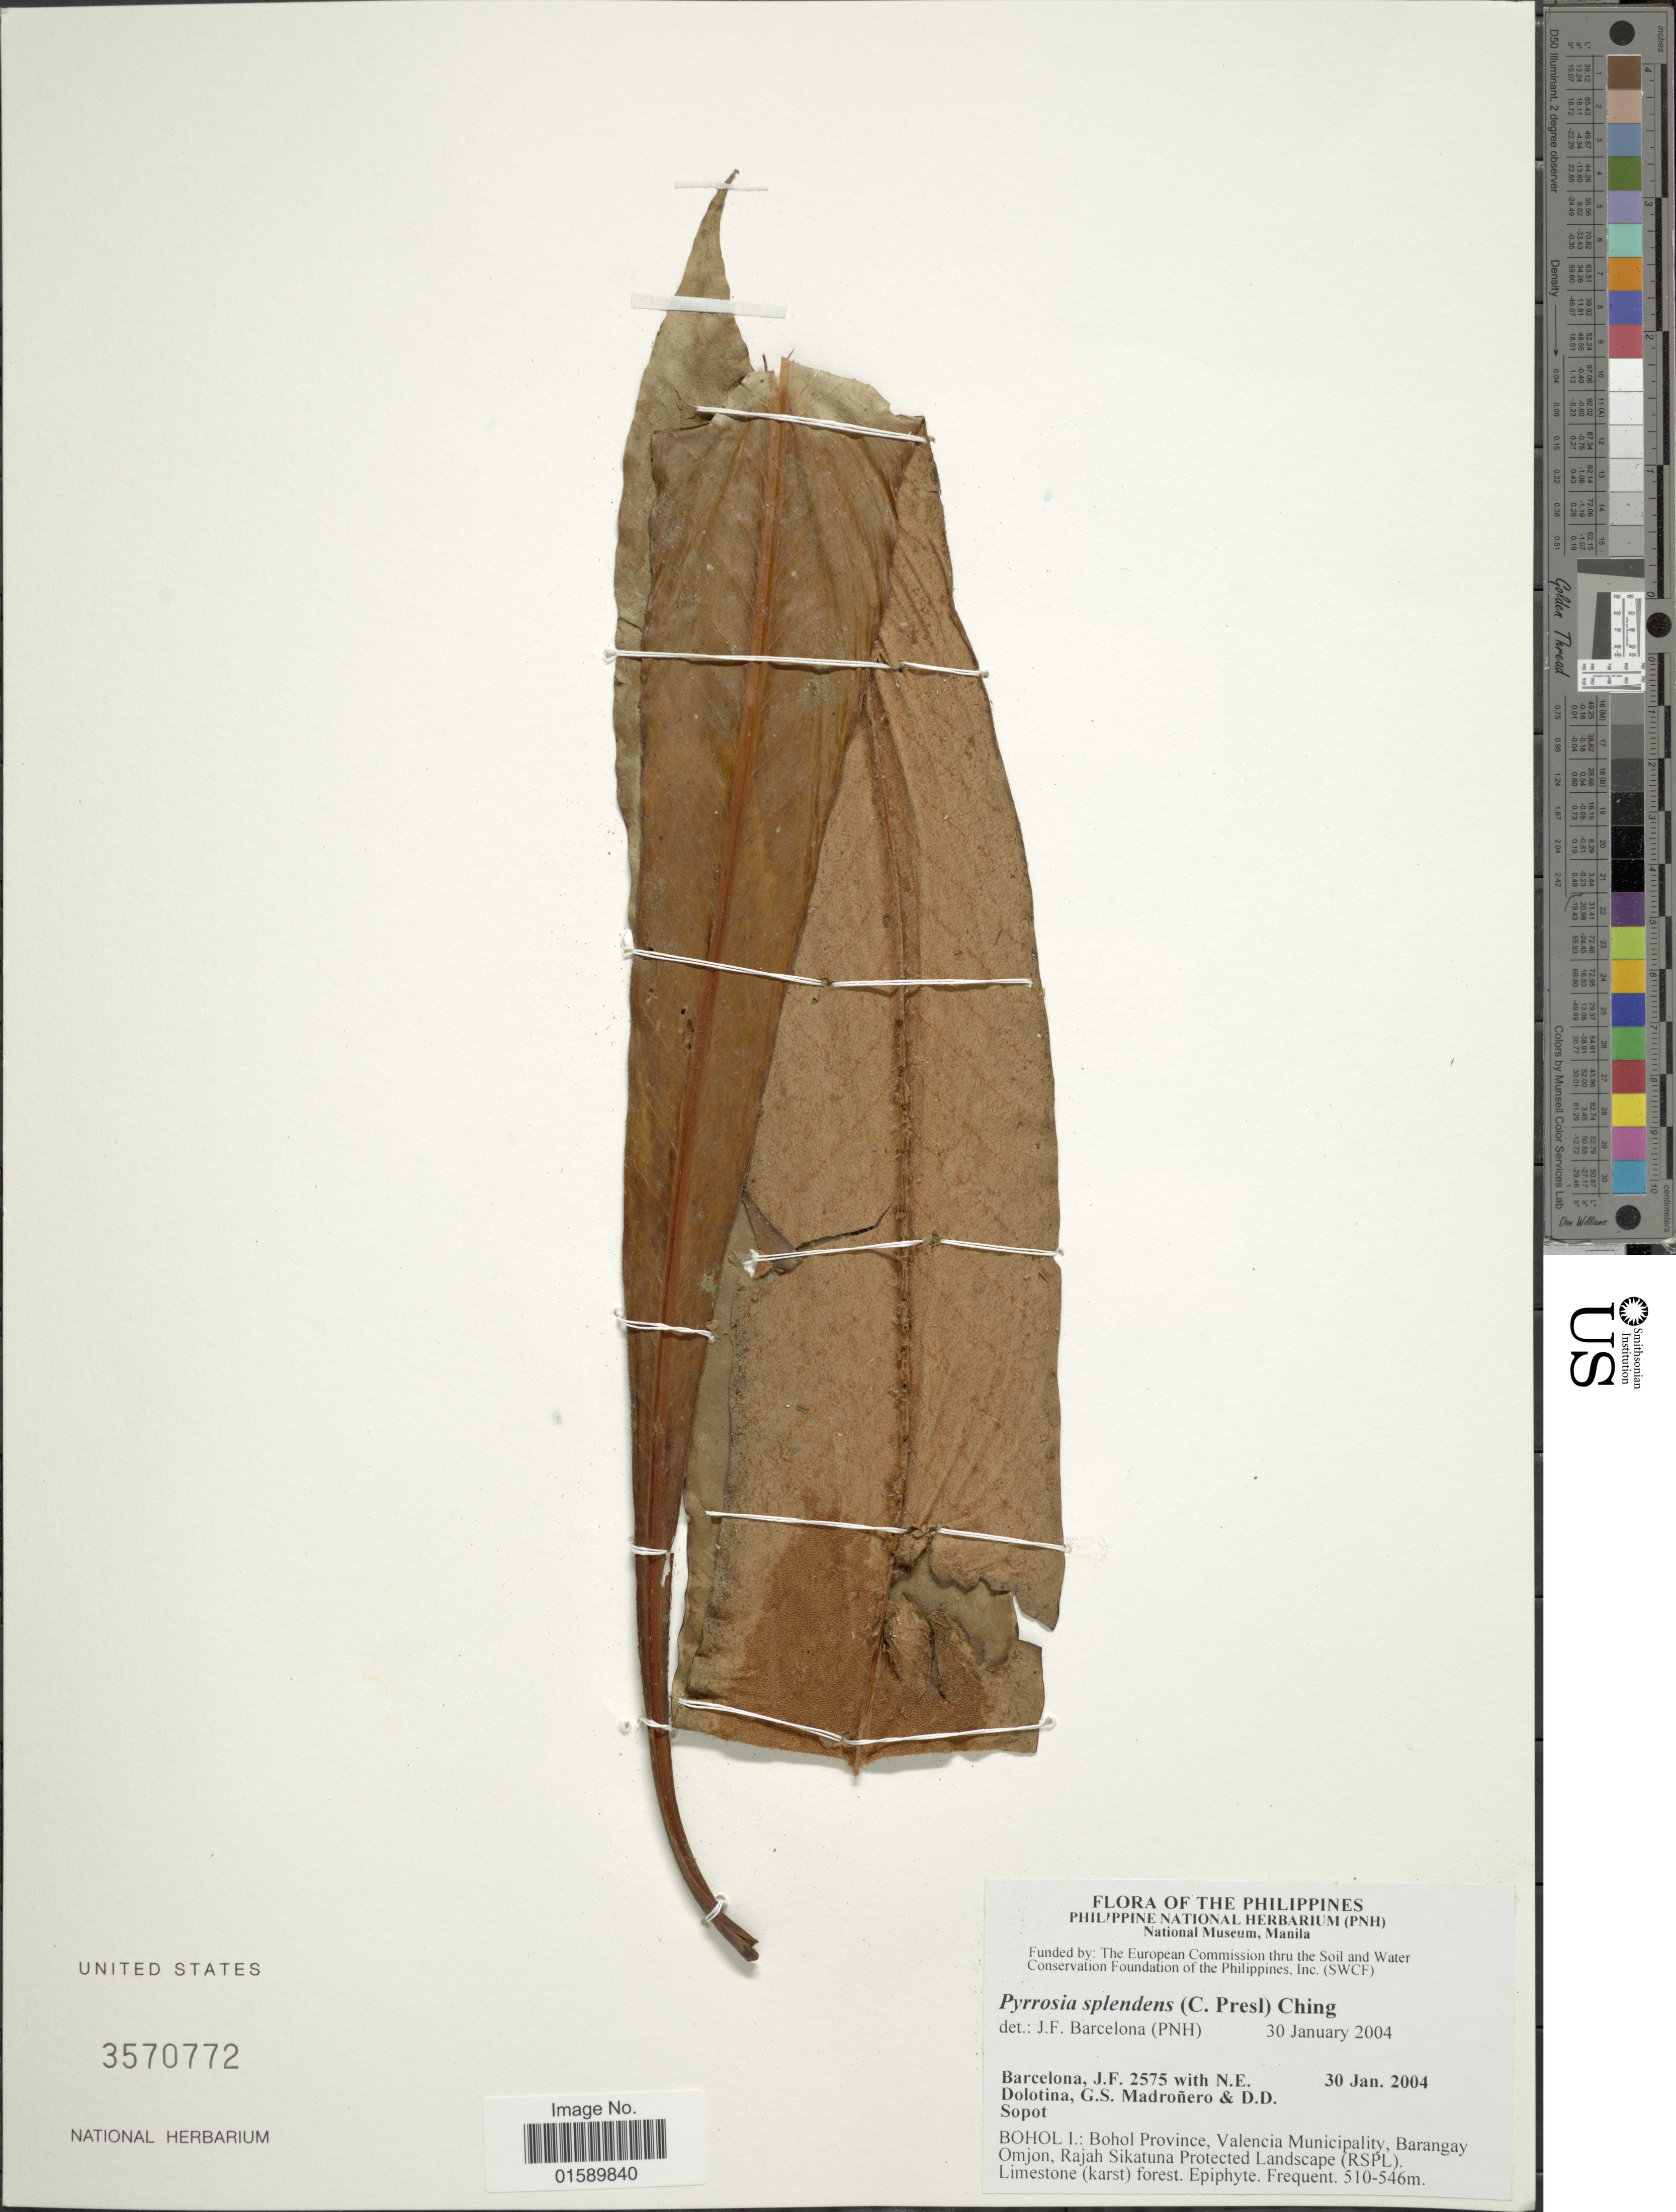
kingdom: Plantae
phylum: Tracheophyta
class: Polypodiopsida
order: Polypodiales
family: Polypodiaceae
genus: Pyrrosia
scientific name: Pyrrosia splendens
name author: (C. Presl) Ching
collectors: J. F. Barcelona, N. Dolotina, G. Madroñero & D. Sopot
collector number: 2575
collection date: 2004-01-30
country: Philippines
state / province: Central Visayas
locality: Bohol I.: Bohol Province, Bilar Municipality, Barangay Omjon, Rajah Sikatuna Protected Landscape (RSPL).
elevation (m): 510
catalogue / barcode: US 3570772